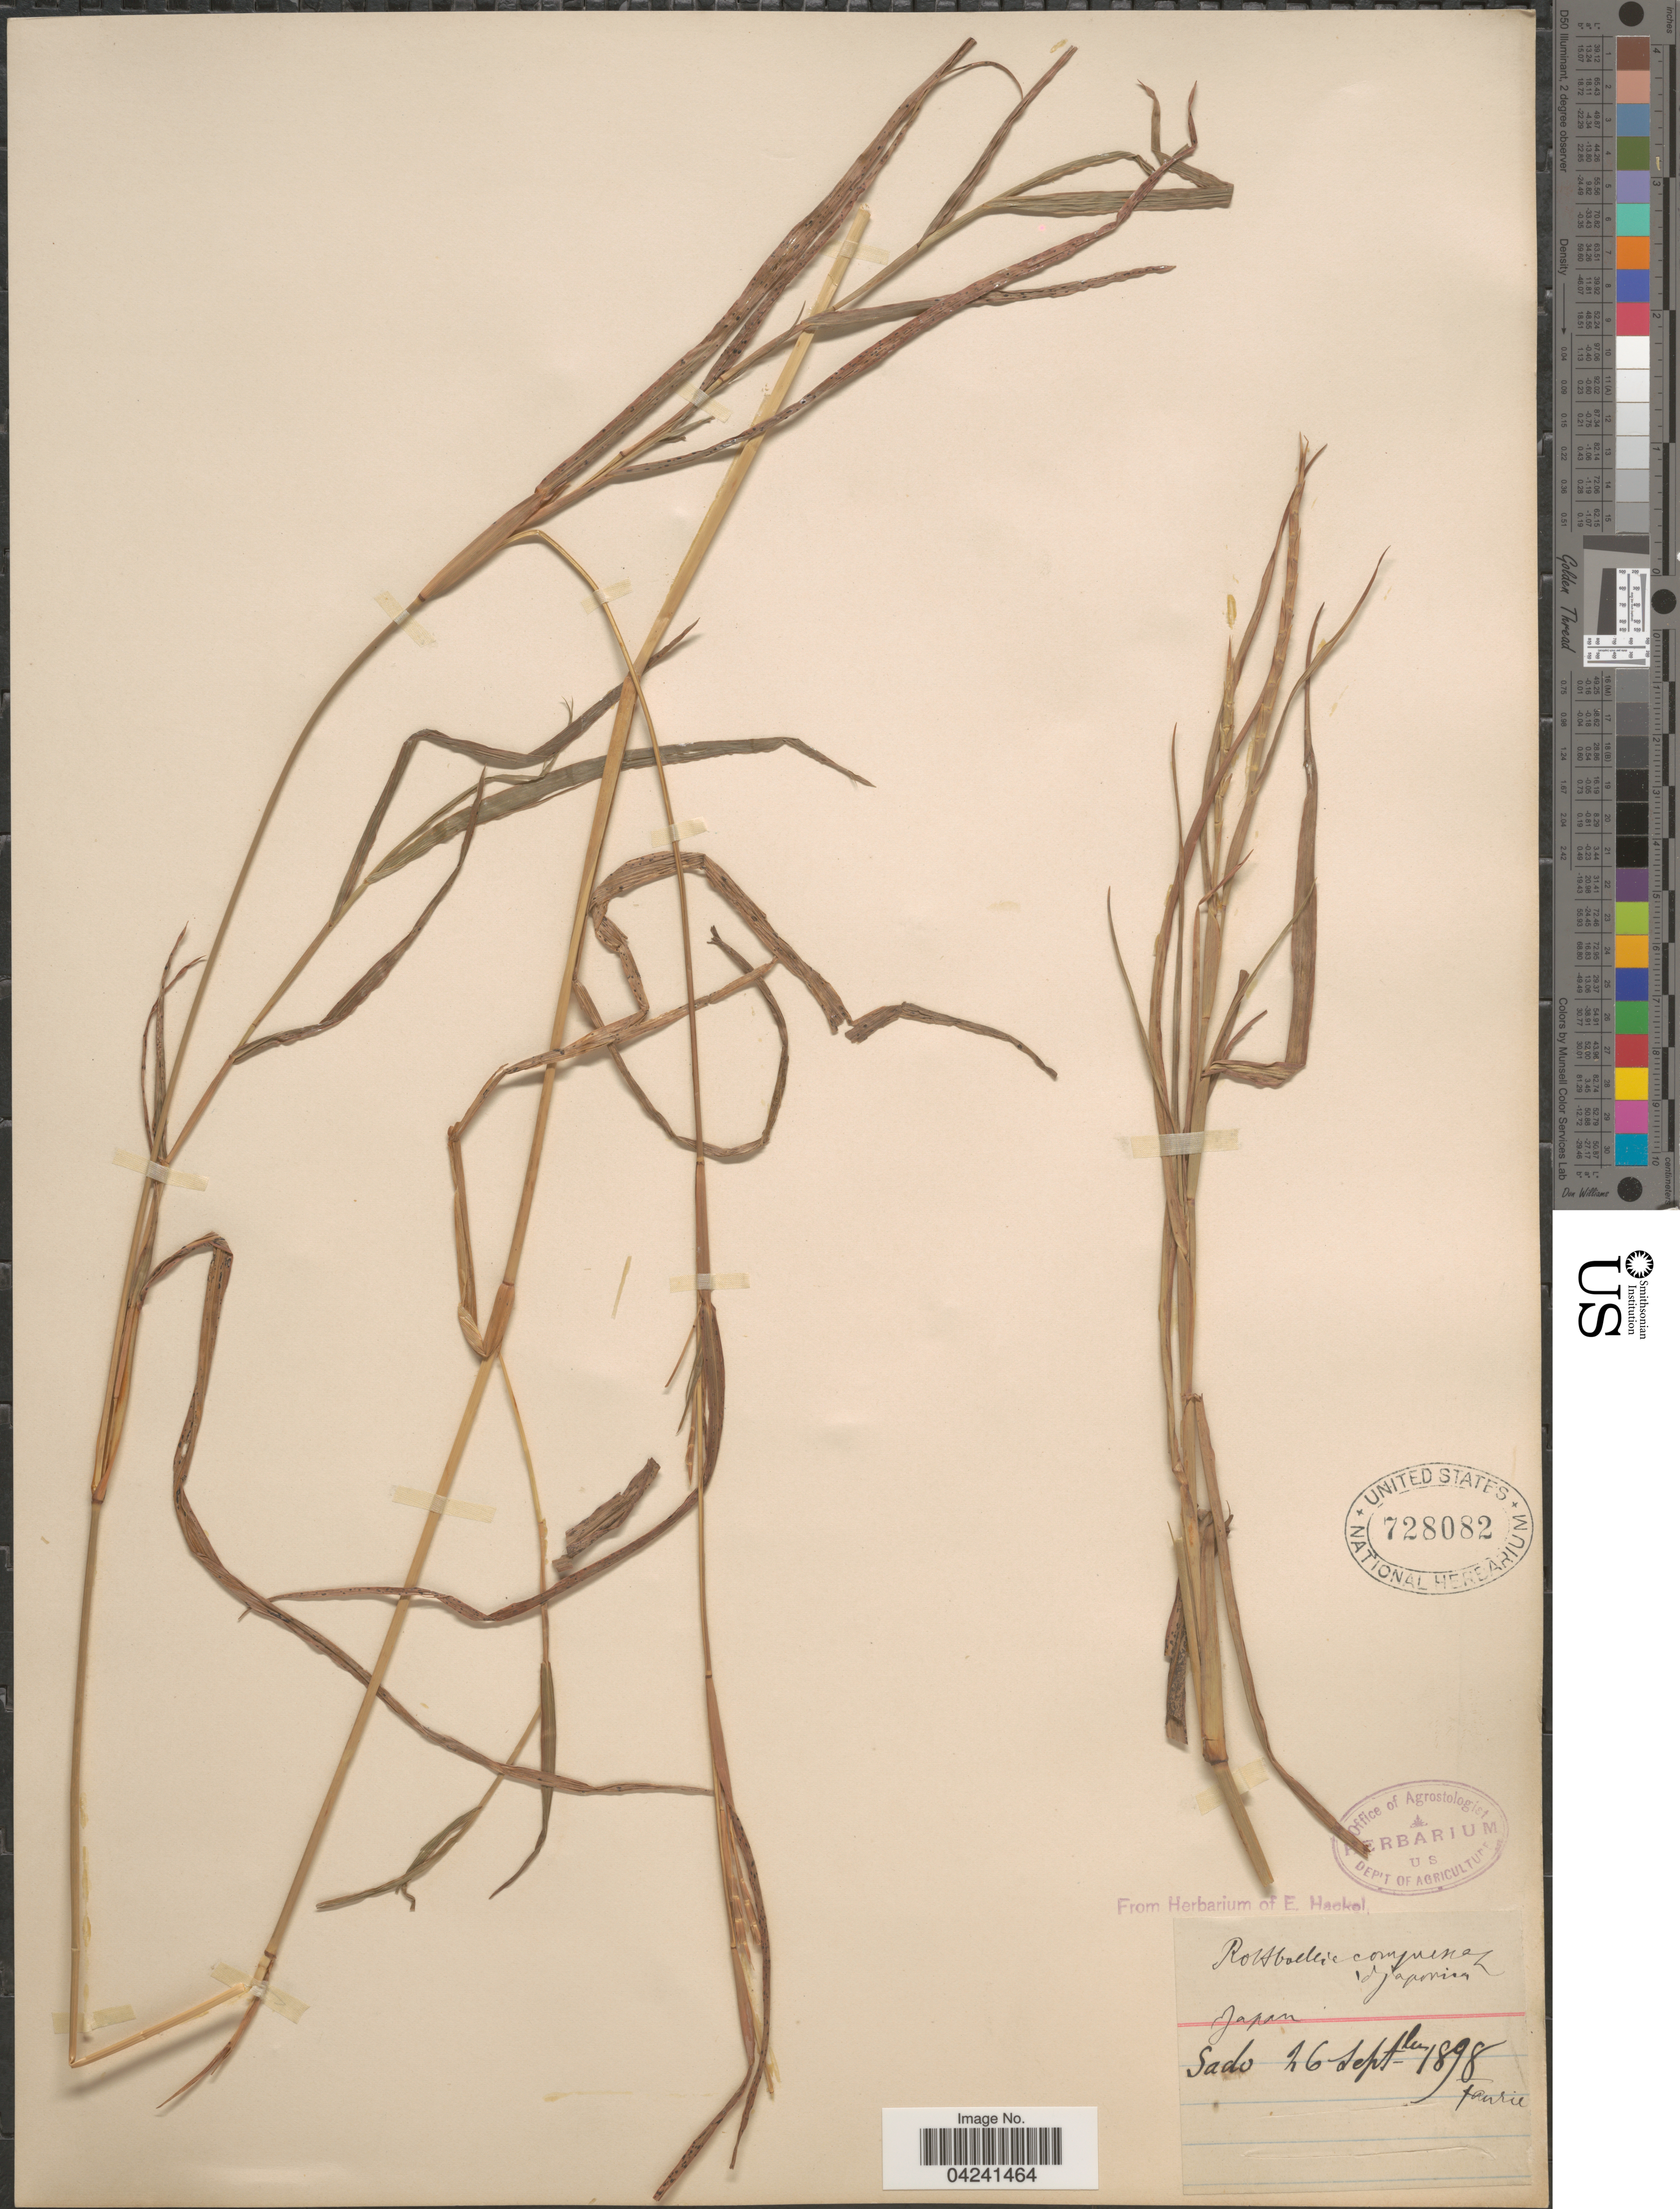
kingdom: Plantae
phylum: Tracheophyta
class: Liliopsida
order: Poales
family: Poaceae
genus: Hemarthria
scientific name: Hemarthria compressa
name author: (L.) R. Br.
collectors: -. Faurie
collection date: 1898-09-16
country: Japan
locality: Sado.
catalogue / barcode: US 728082